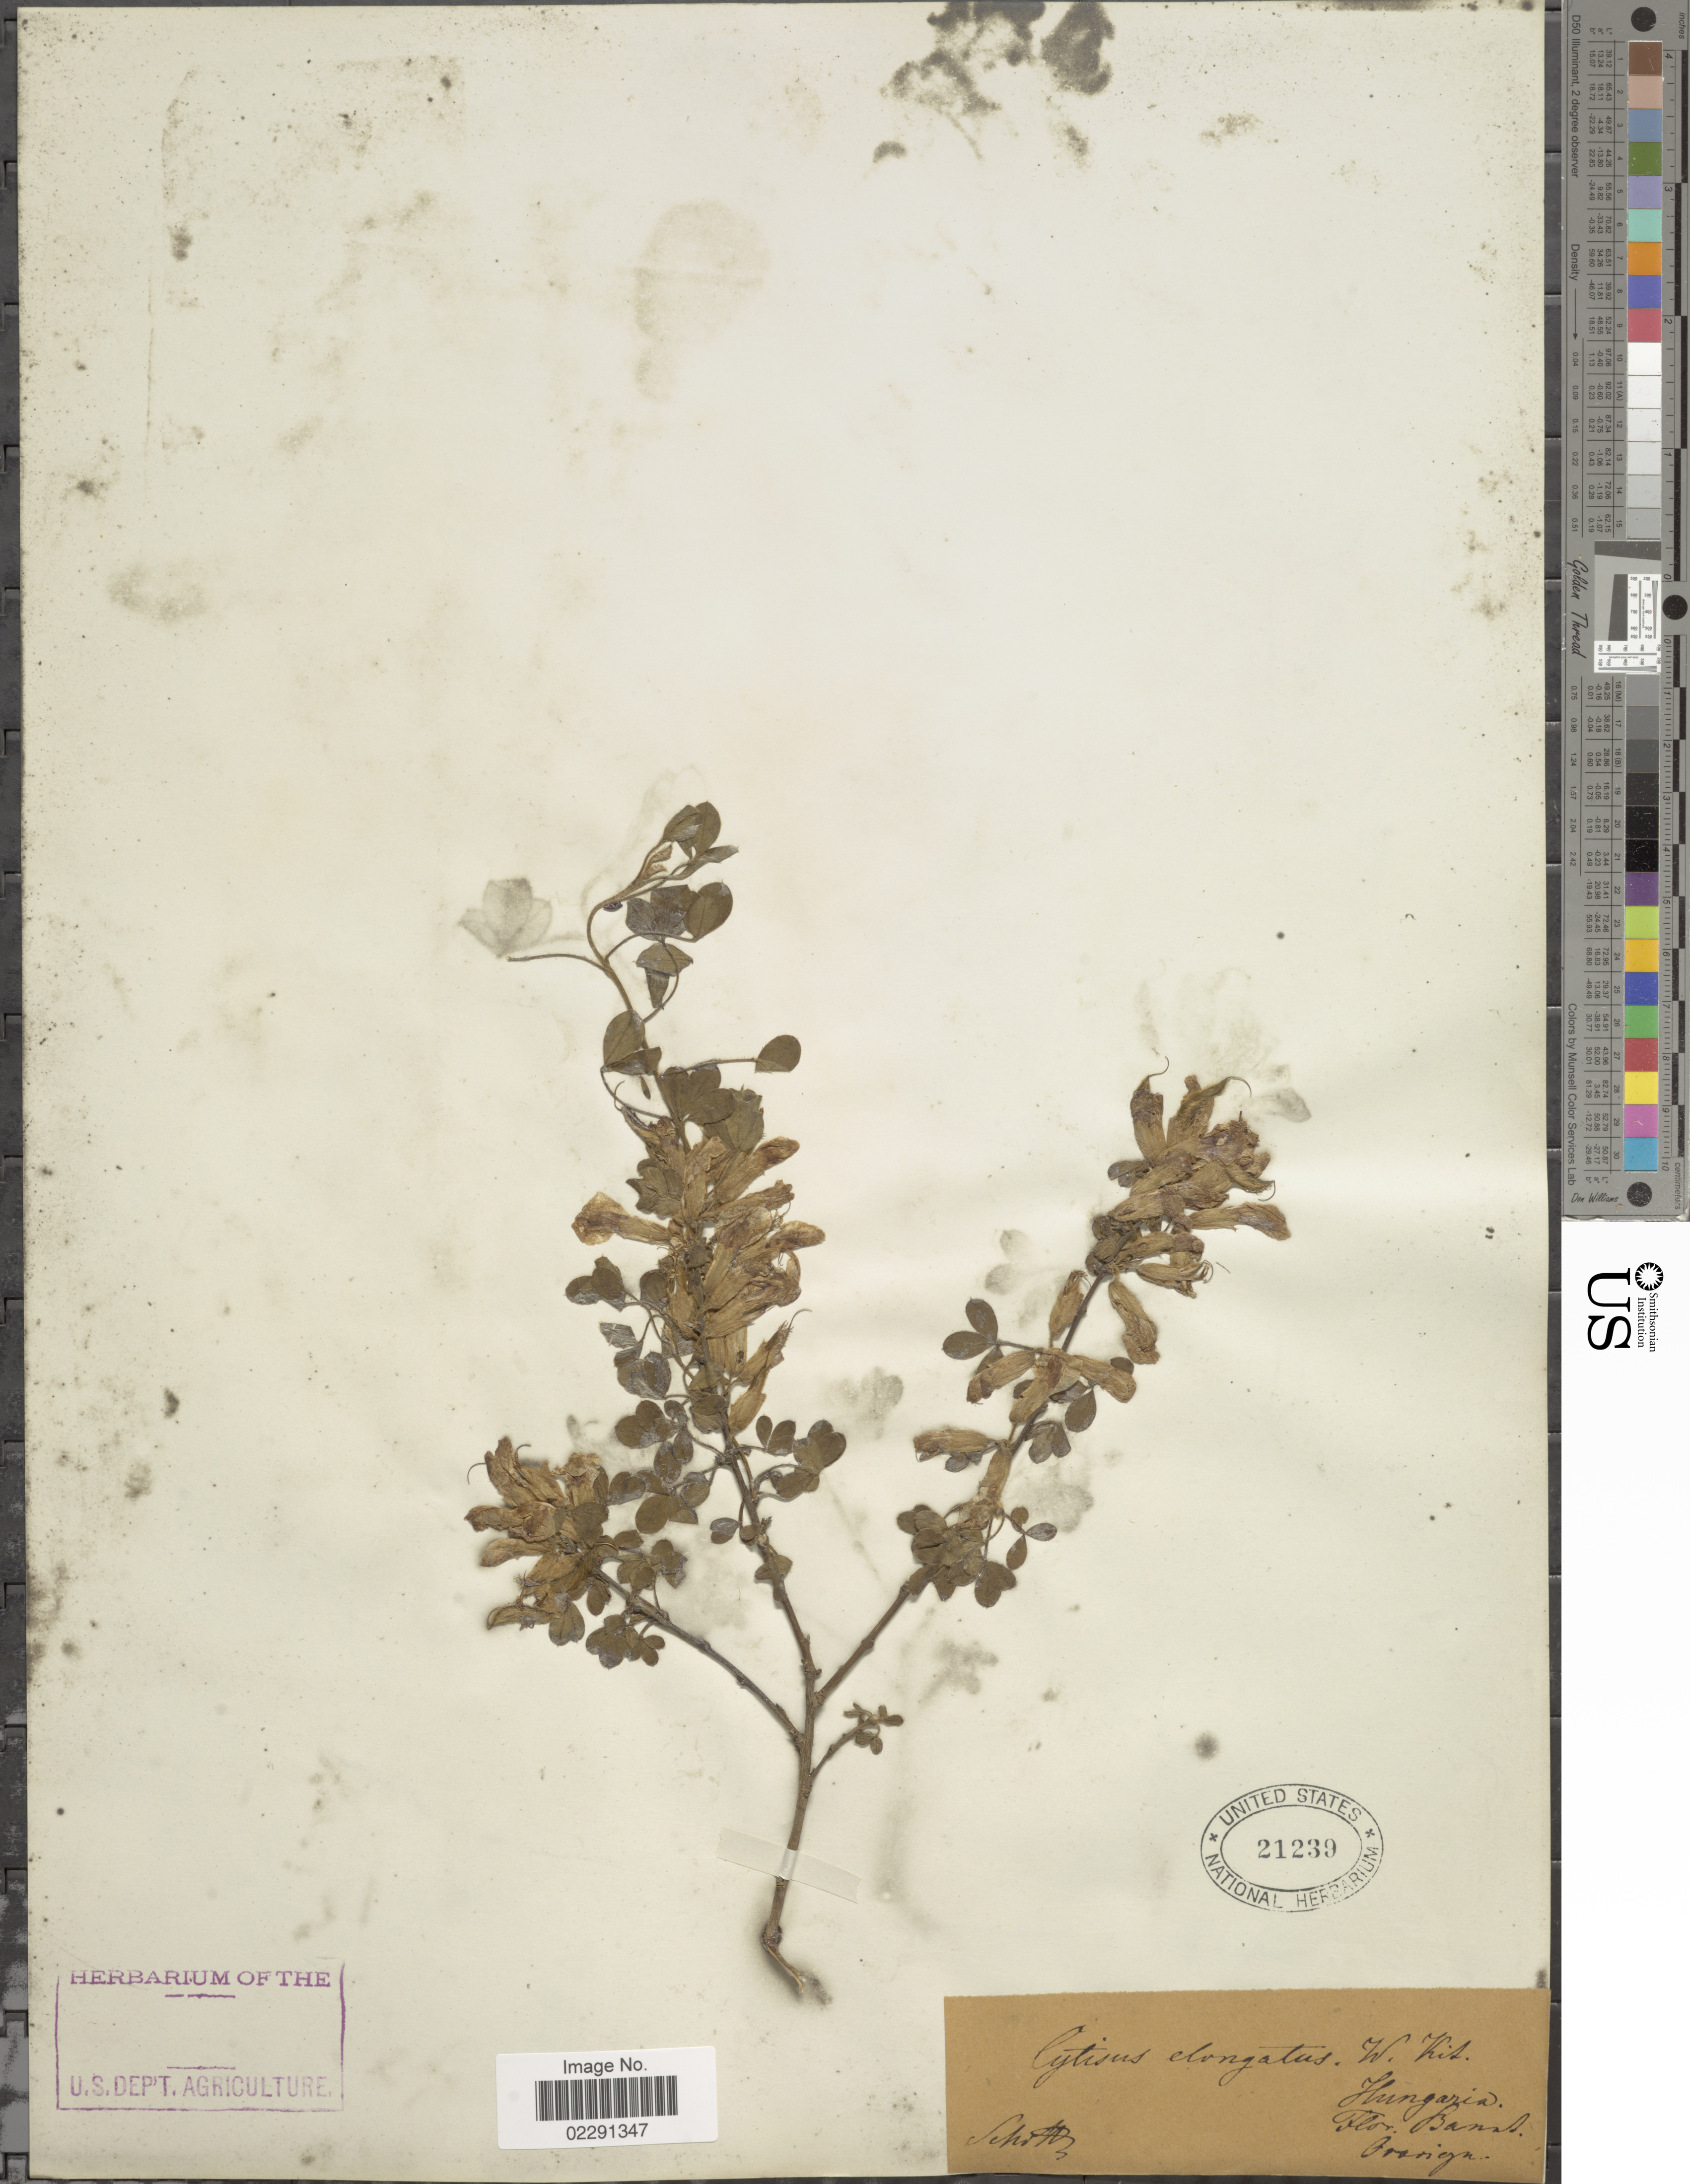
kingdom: Plantae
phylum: Tracheophyta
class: Magnoliopsida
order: Fabales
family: Fabaceae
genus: Cytisus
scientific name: Cytisus elongatus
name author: Waldst. & Kit.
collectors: Schott, --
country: Romania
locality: Flor. Banat, Oravicza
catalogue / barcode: US 21239